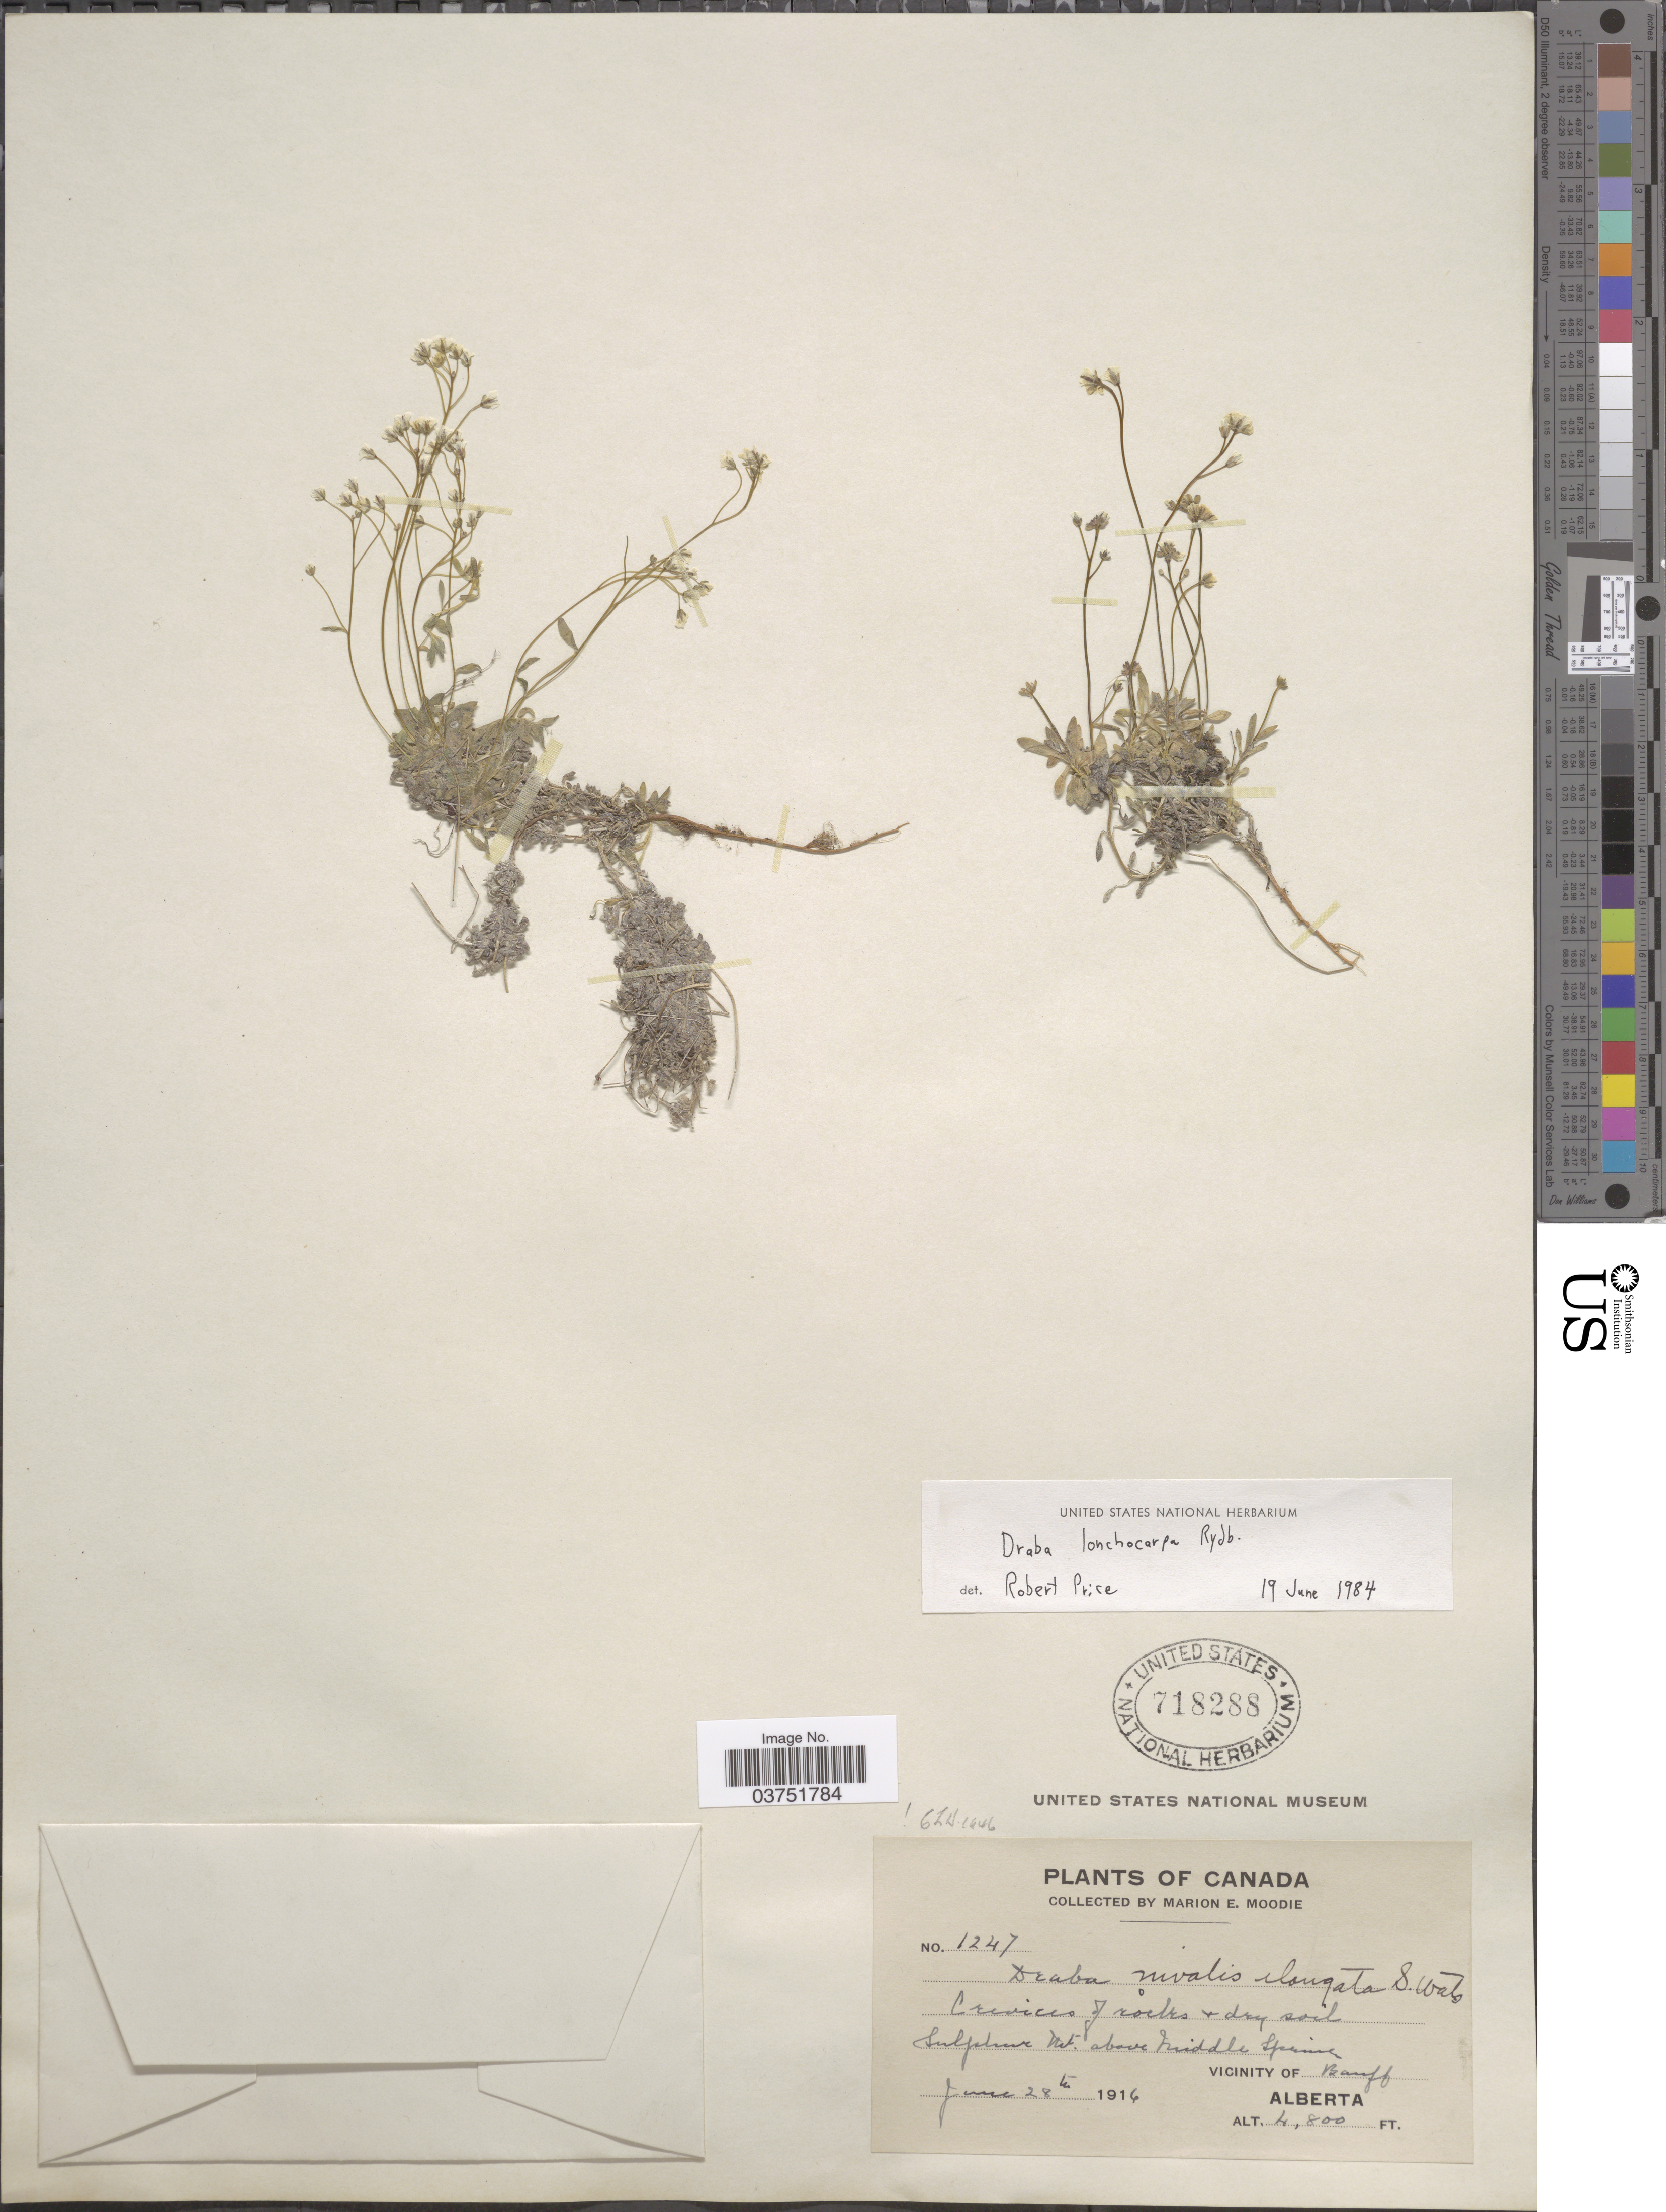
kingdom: Plantae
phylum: Tracheophyta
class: Magnoliopsida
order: Brassicales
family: Brassicaceae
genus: Draba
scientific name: Draba lonchocarpa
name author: Rydb.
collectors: M. E. Moodie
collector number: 1247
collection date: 1916-06-28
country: Canada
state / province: Alberta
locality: Sulptur Nat. above Middle Spring. Vicinity of Banff.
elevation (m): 1463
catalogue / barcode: US 718288